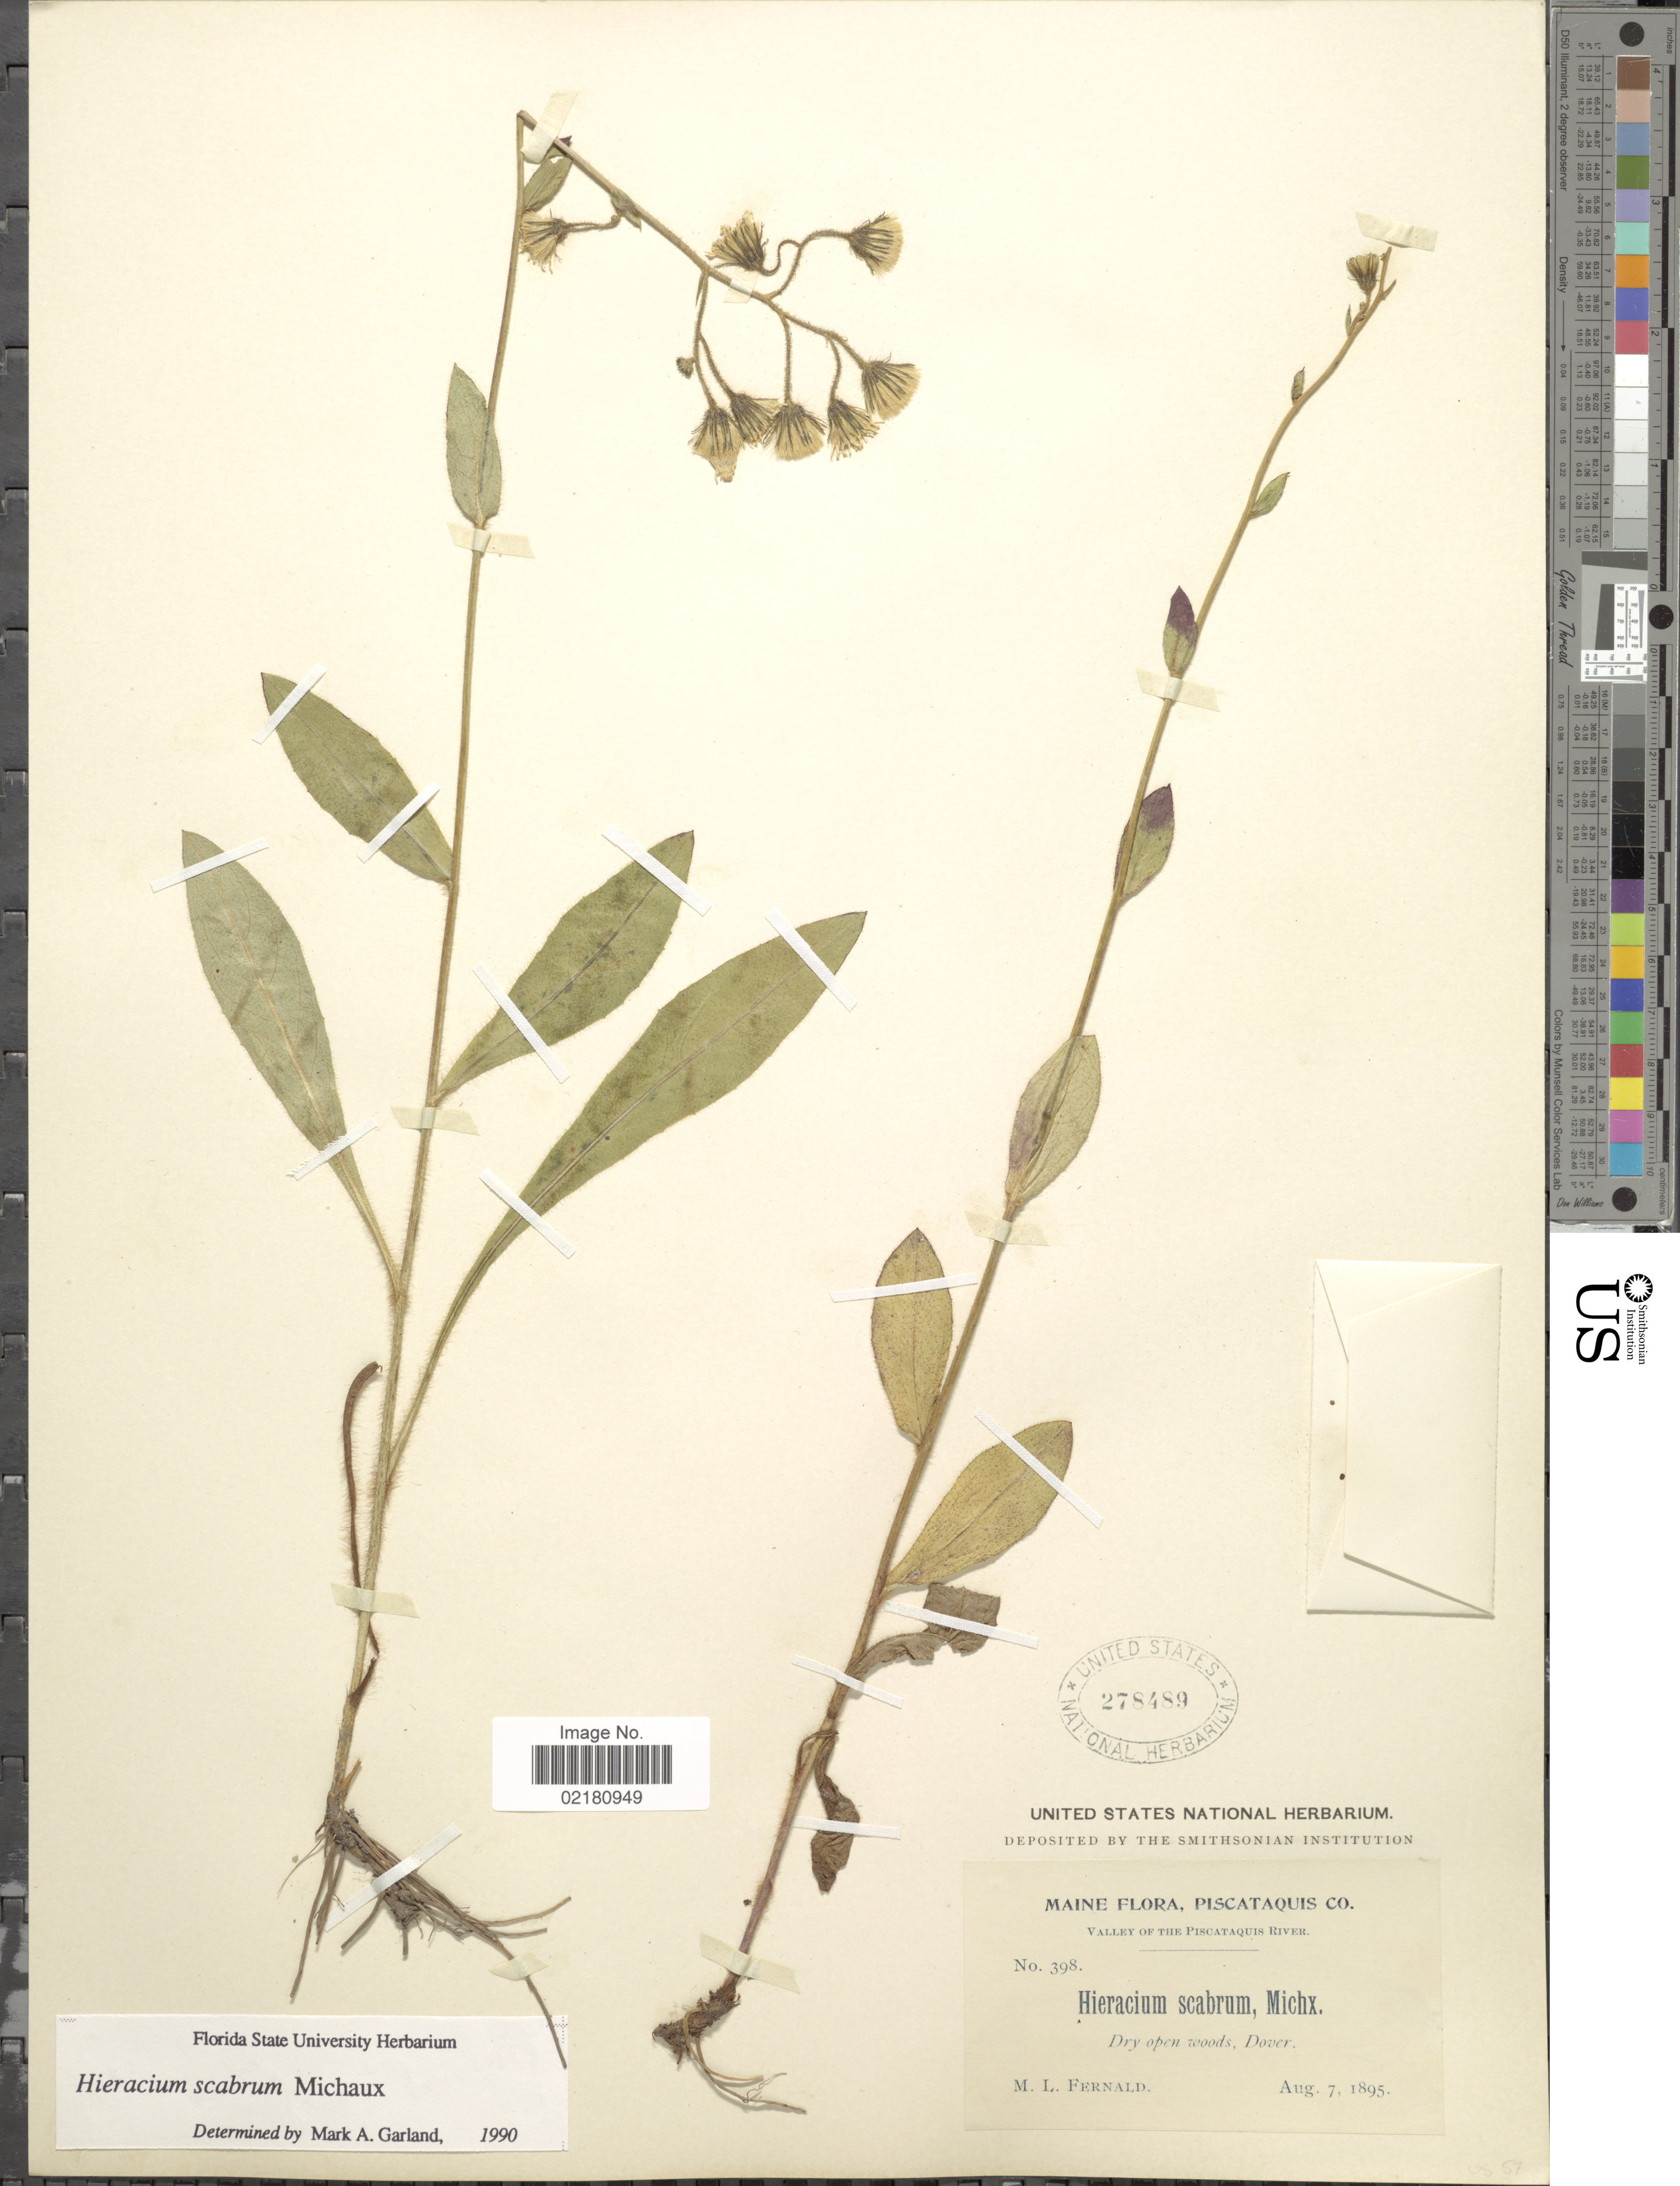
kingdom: Plantae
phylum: Tracheophyta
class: Magnoliopsida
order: Asterales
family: Asteraceae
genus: Pilosella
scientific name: Pilosella verruculata subsp. verruculata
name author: (Link) Soják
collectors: M. L. Fernald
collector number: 398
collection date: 1895-08-07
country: United States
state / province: Maine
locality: Piscataquis Co., Valley of the Piscataquis river. Dry open woods, Dover.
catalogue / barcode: US 278489